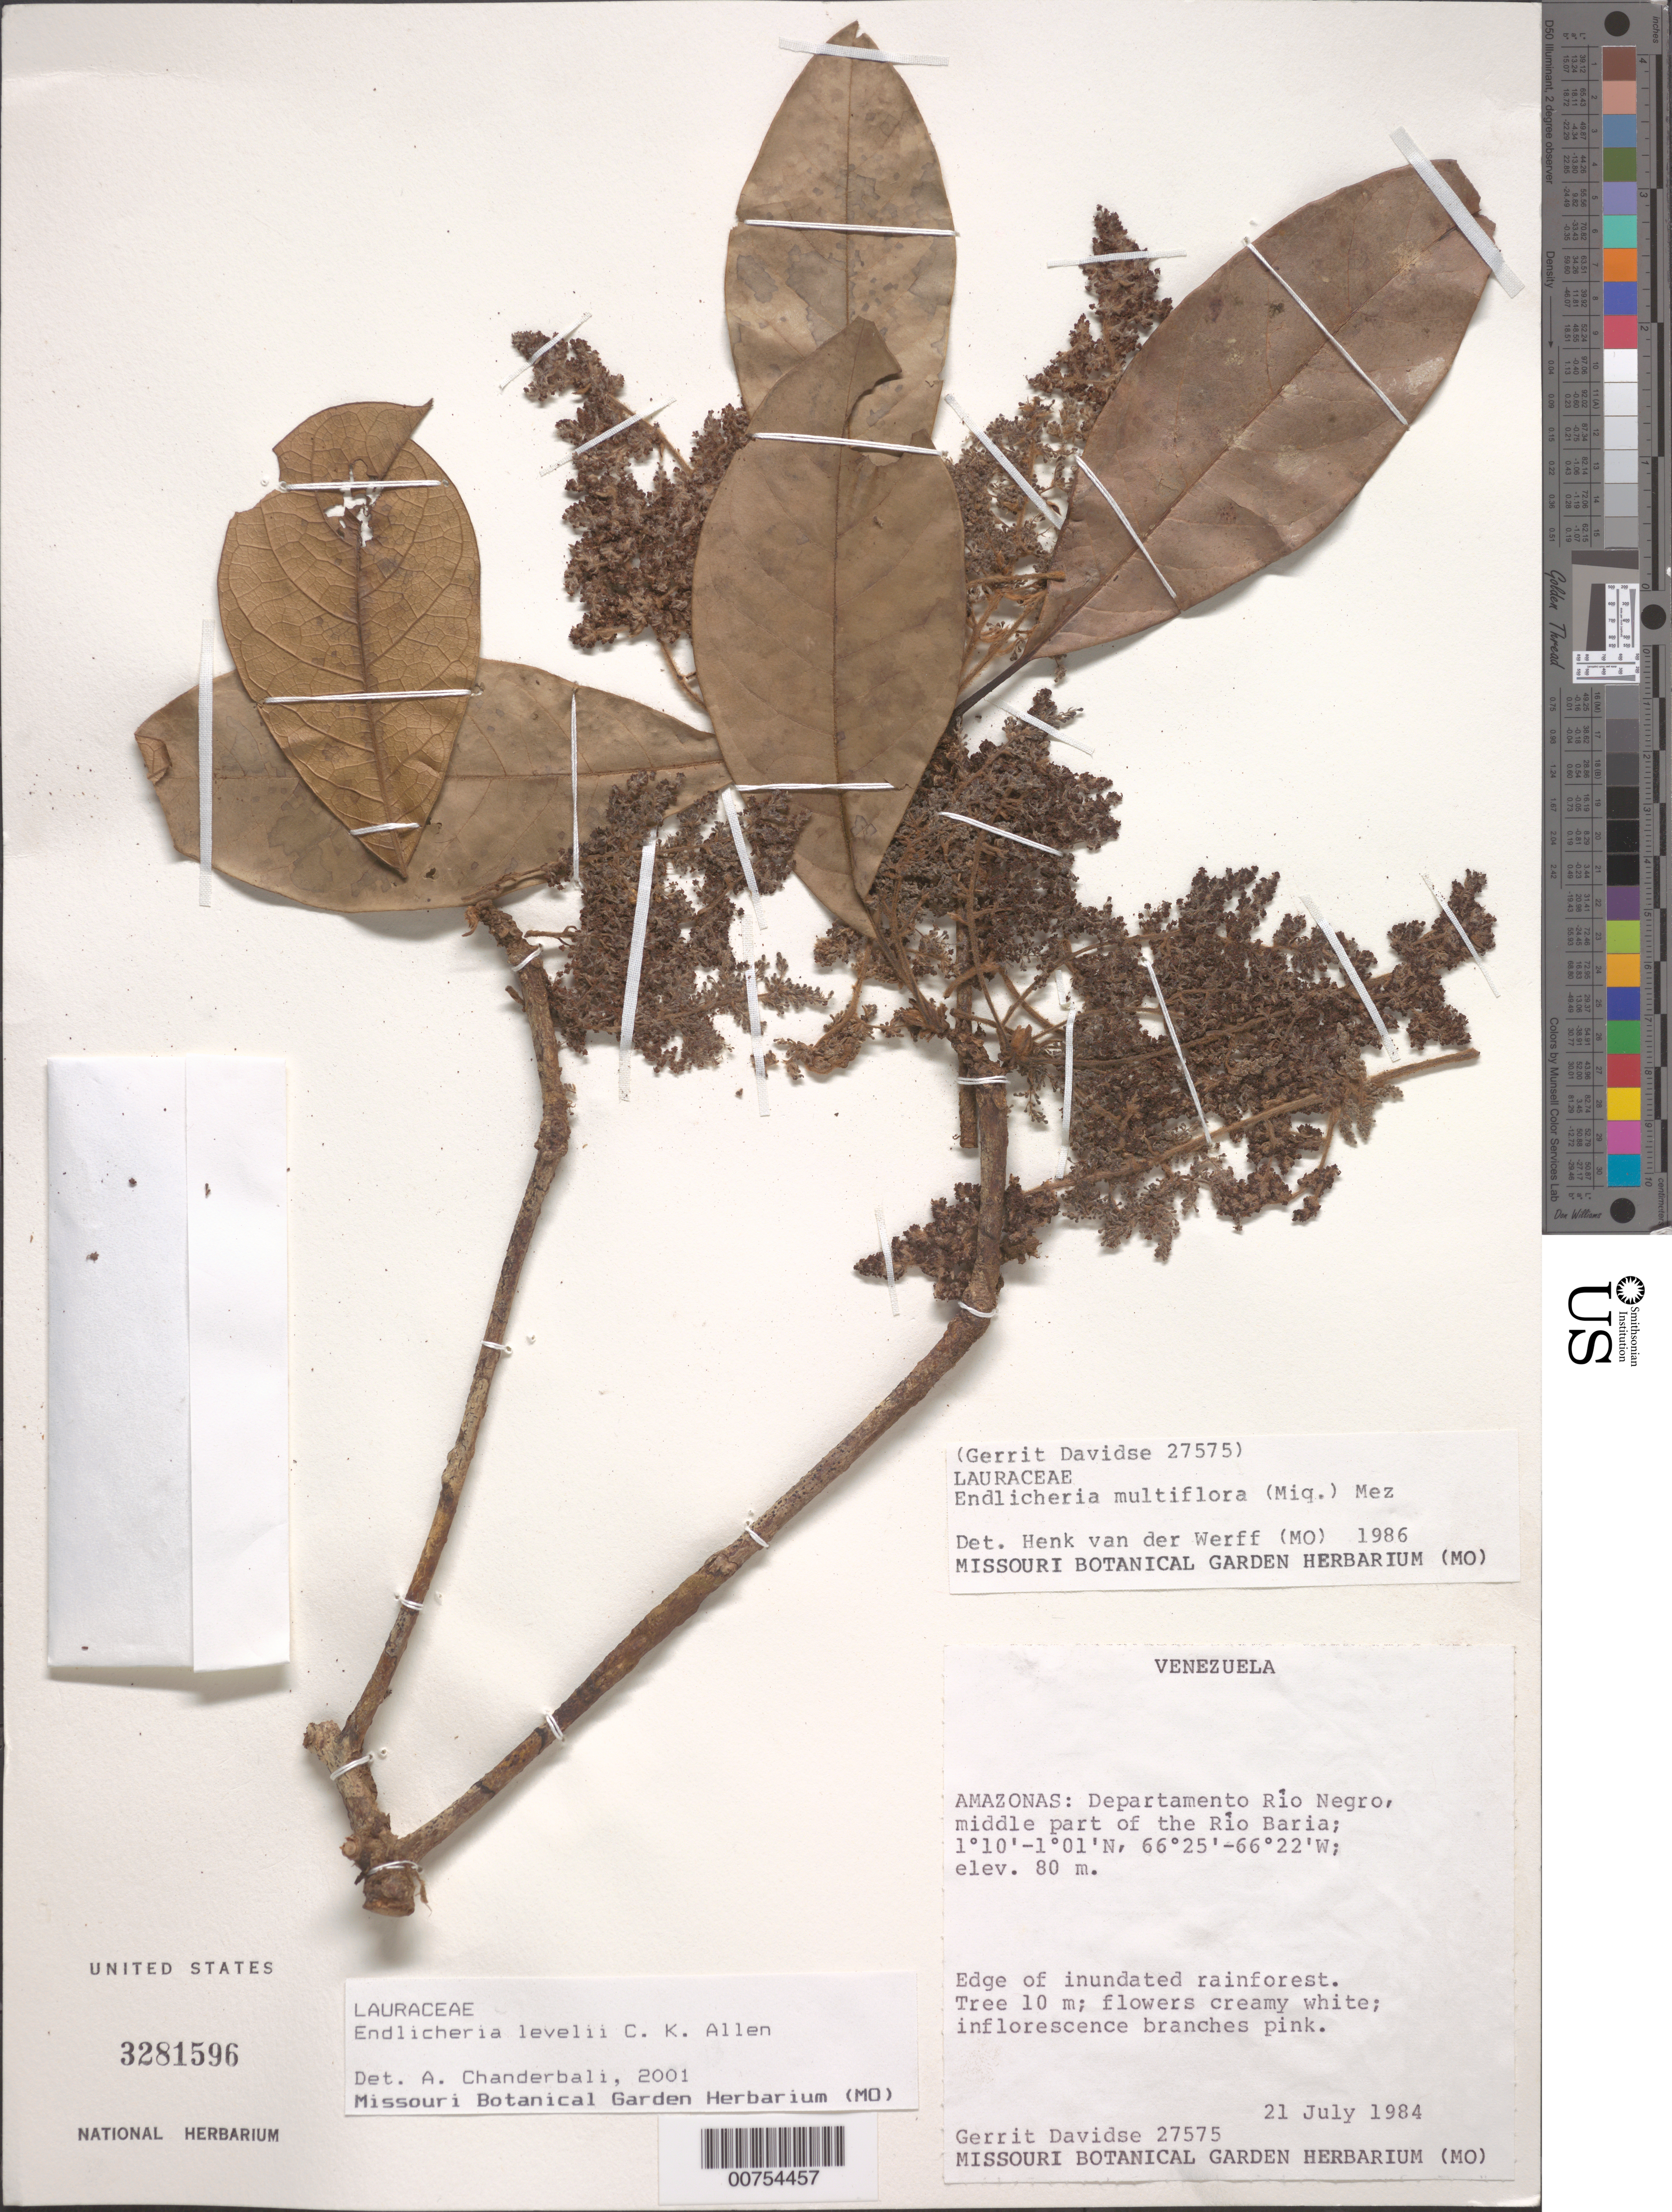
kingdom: Plantae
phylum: Tracheophyta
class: Magnoliopsida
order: Laurales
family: Lauraceae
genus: Endlicheria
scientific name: Endlicheria levelii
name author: C.K. Allen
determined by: Chanderbali, Andre Shashi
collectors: G. Davidse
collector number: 27575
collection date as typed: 21-Jul-84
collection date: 1984-07-21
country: Venezuela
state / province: Amazonas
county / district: Río Negro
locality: Río Baria, middle part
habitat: Edge of inundated rainforest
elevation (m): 80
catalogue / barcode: US 3281596